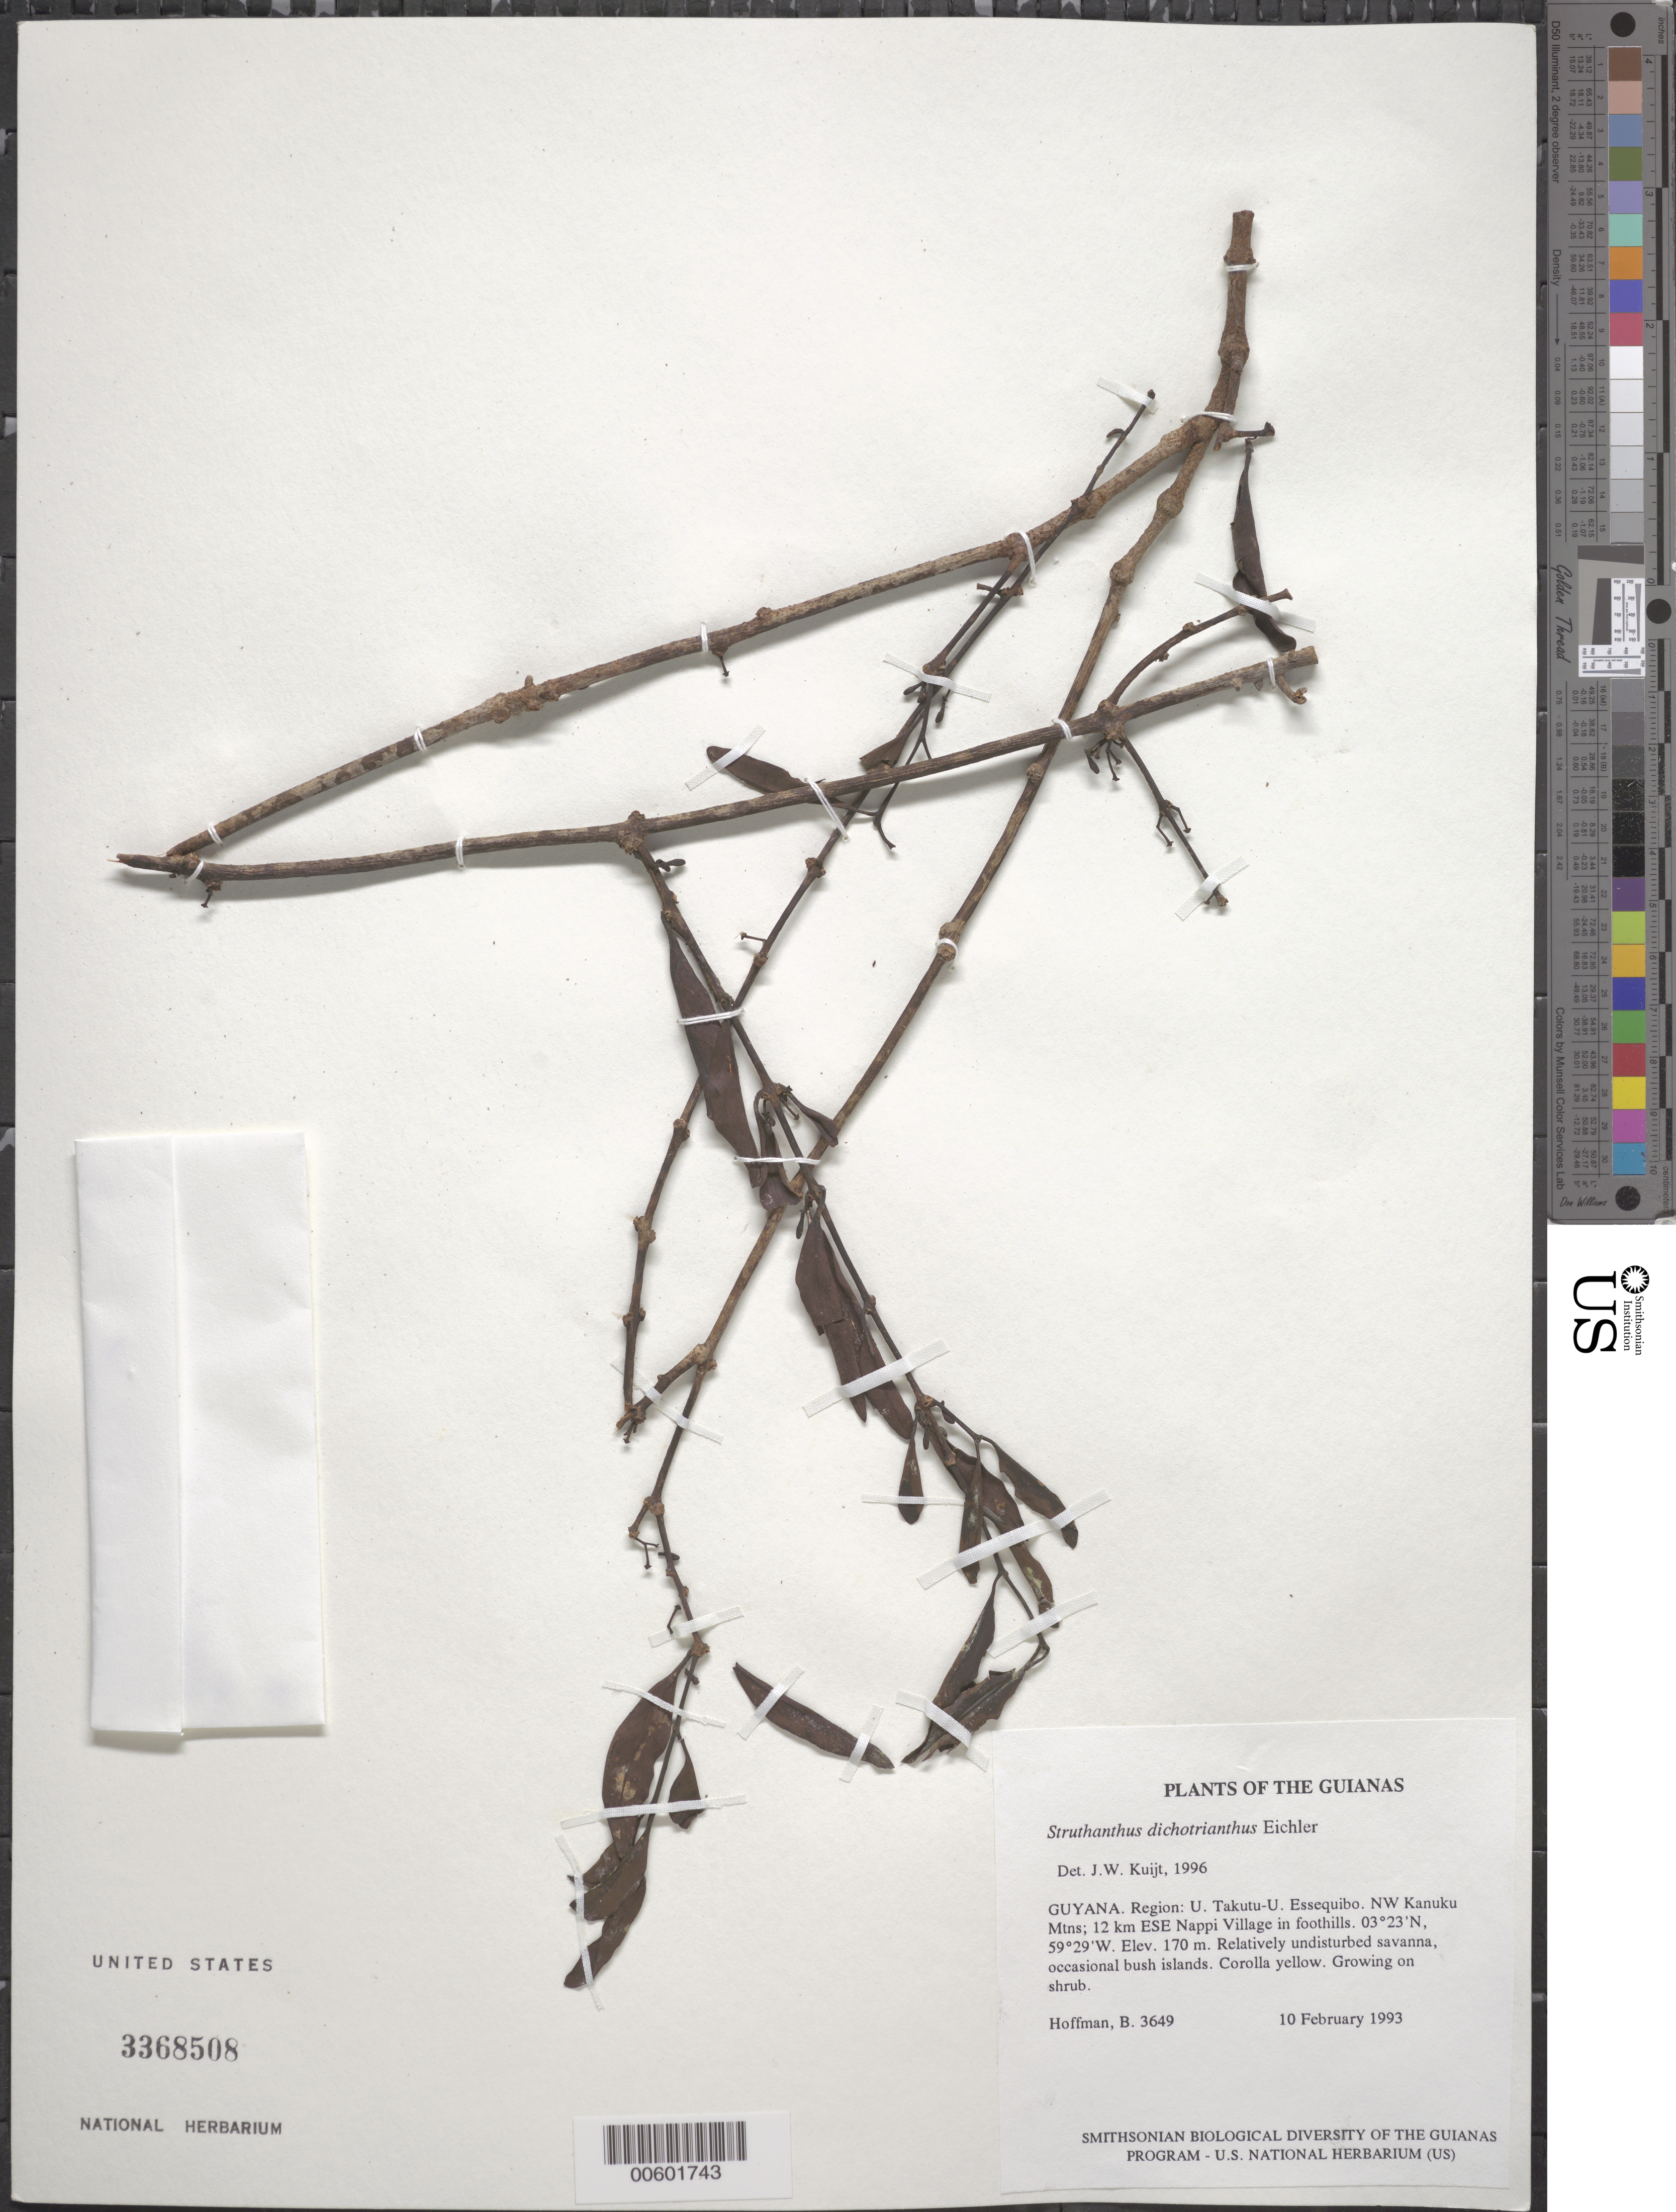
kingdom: Plantae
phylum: Tracheophyta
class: Magnoliopsida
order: Santalales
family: Loranthaceae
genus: Struthanthus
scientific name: Struthanthus dichotrianthus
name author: Eichler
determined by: Kuijt, Job, (CANADA)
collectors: B. Hoffman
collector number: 3649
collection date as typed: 10 February 1993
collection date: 1993-02-10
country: Guyana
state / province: U. Takutu-U. Essequibo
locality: NW Kanuku Mountains; 12 km ESE of Nappi Village in foothills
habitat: Relatively undisturbed savanna, occasional bush islands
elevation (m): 170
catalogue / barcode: US 3368508